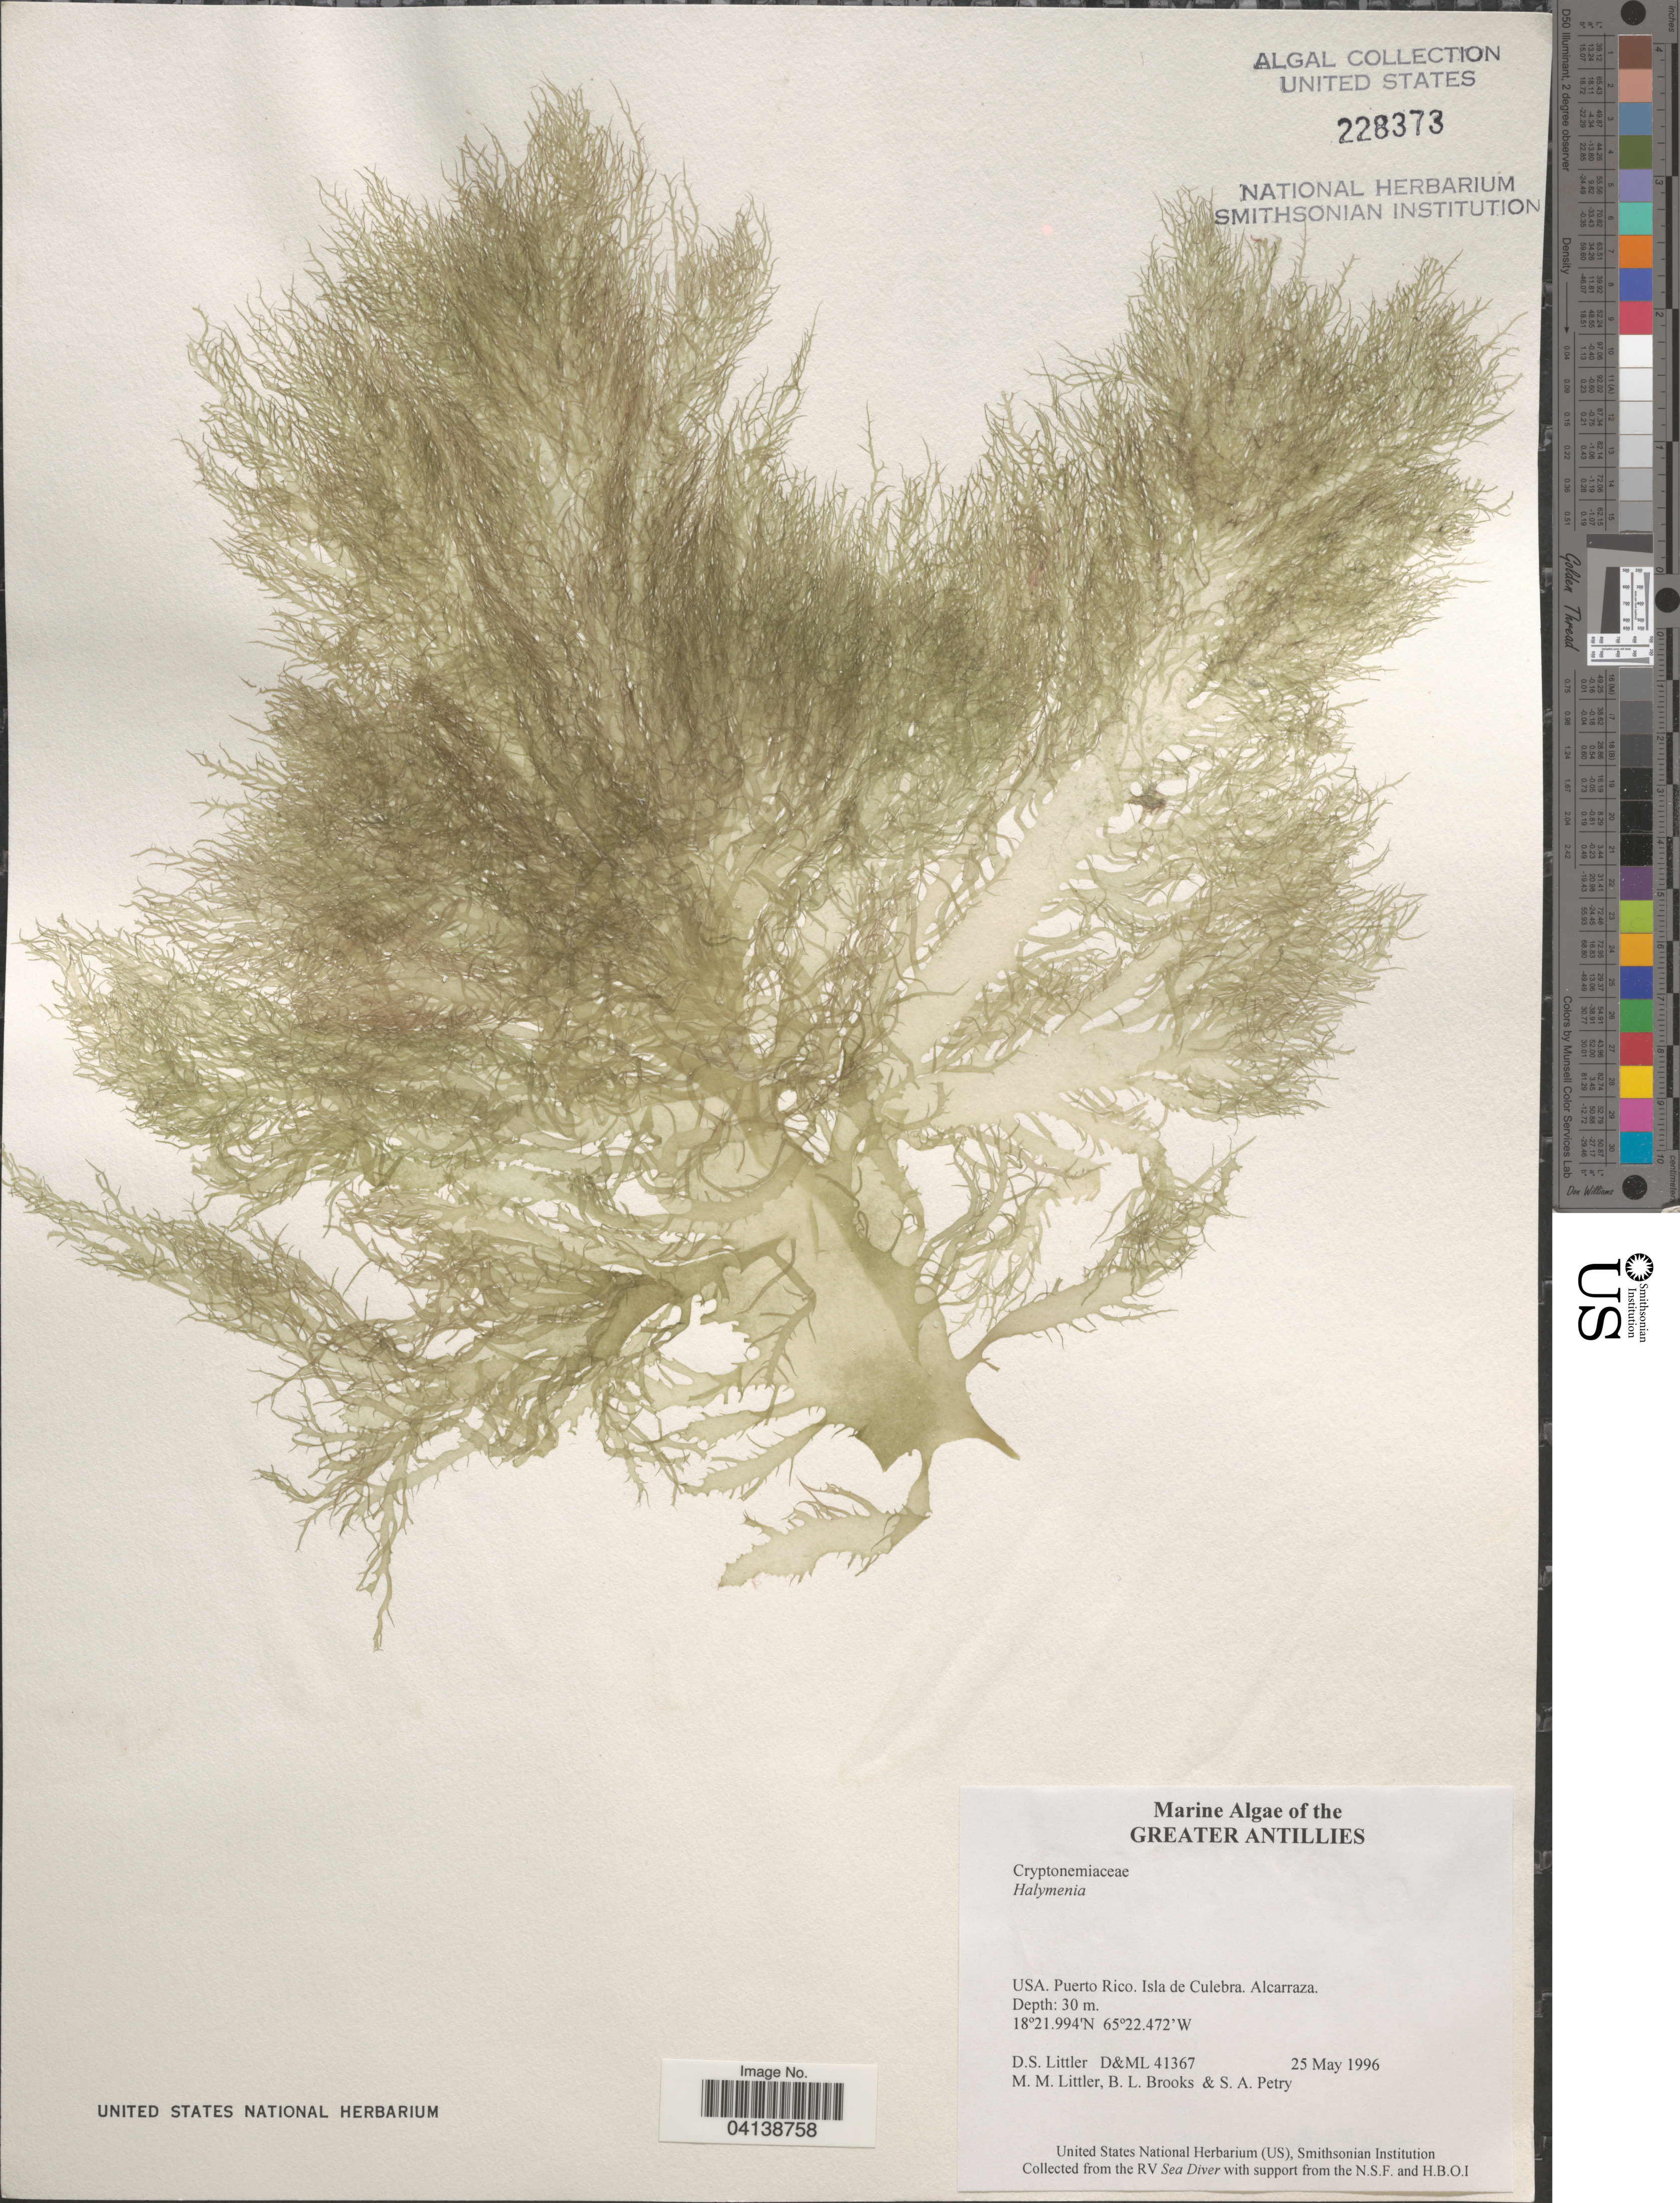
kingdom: Plantae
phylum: Rhodophyta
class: Florideophyceae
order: Halymeniales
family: Halymeniaceae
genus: Halymenia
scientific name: Halymenia sp.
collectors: D. S. Littler, B. Brooks & S. Petry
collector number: D&ML41367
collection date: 1996-05-25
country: Puerto Rico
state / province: Culebra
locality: The Greater Antillies. Isla de Culebra. Alcarraza.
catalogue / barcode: US 228373